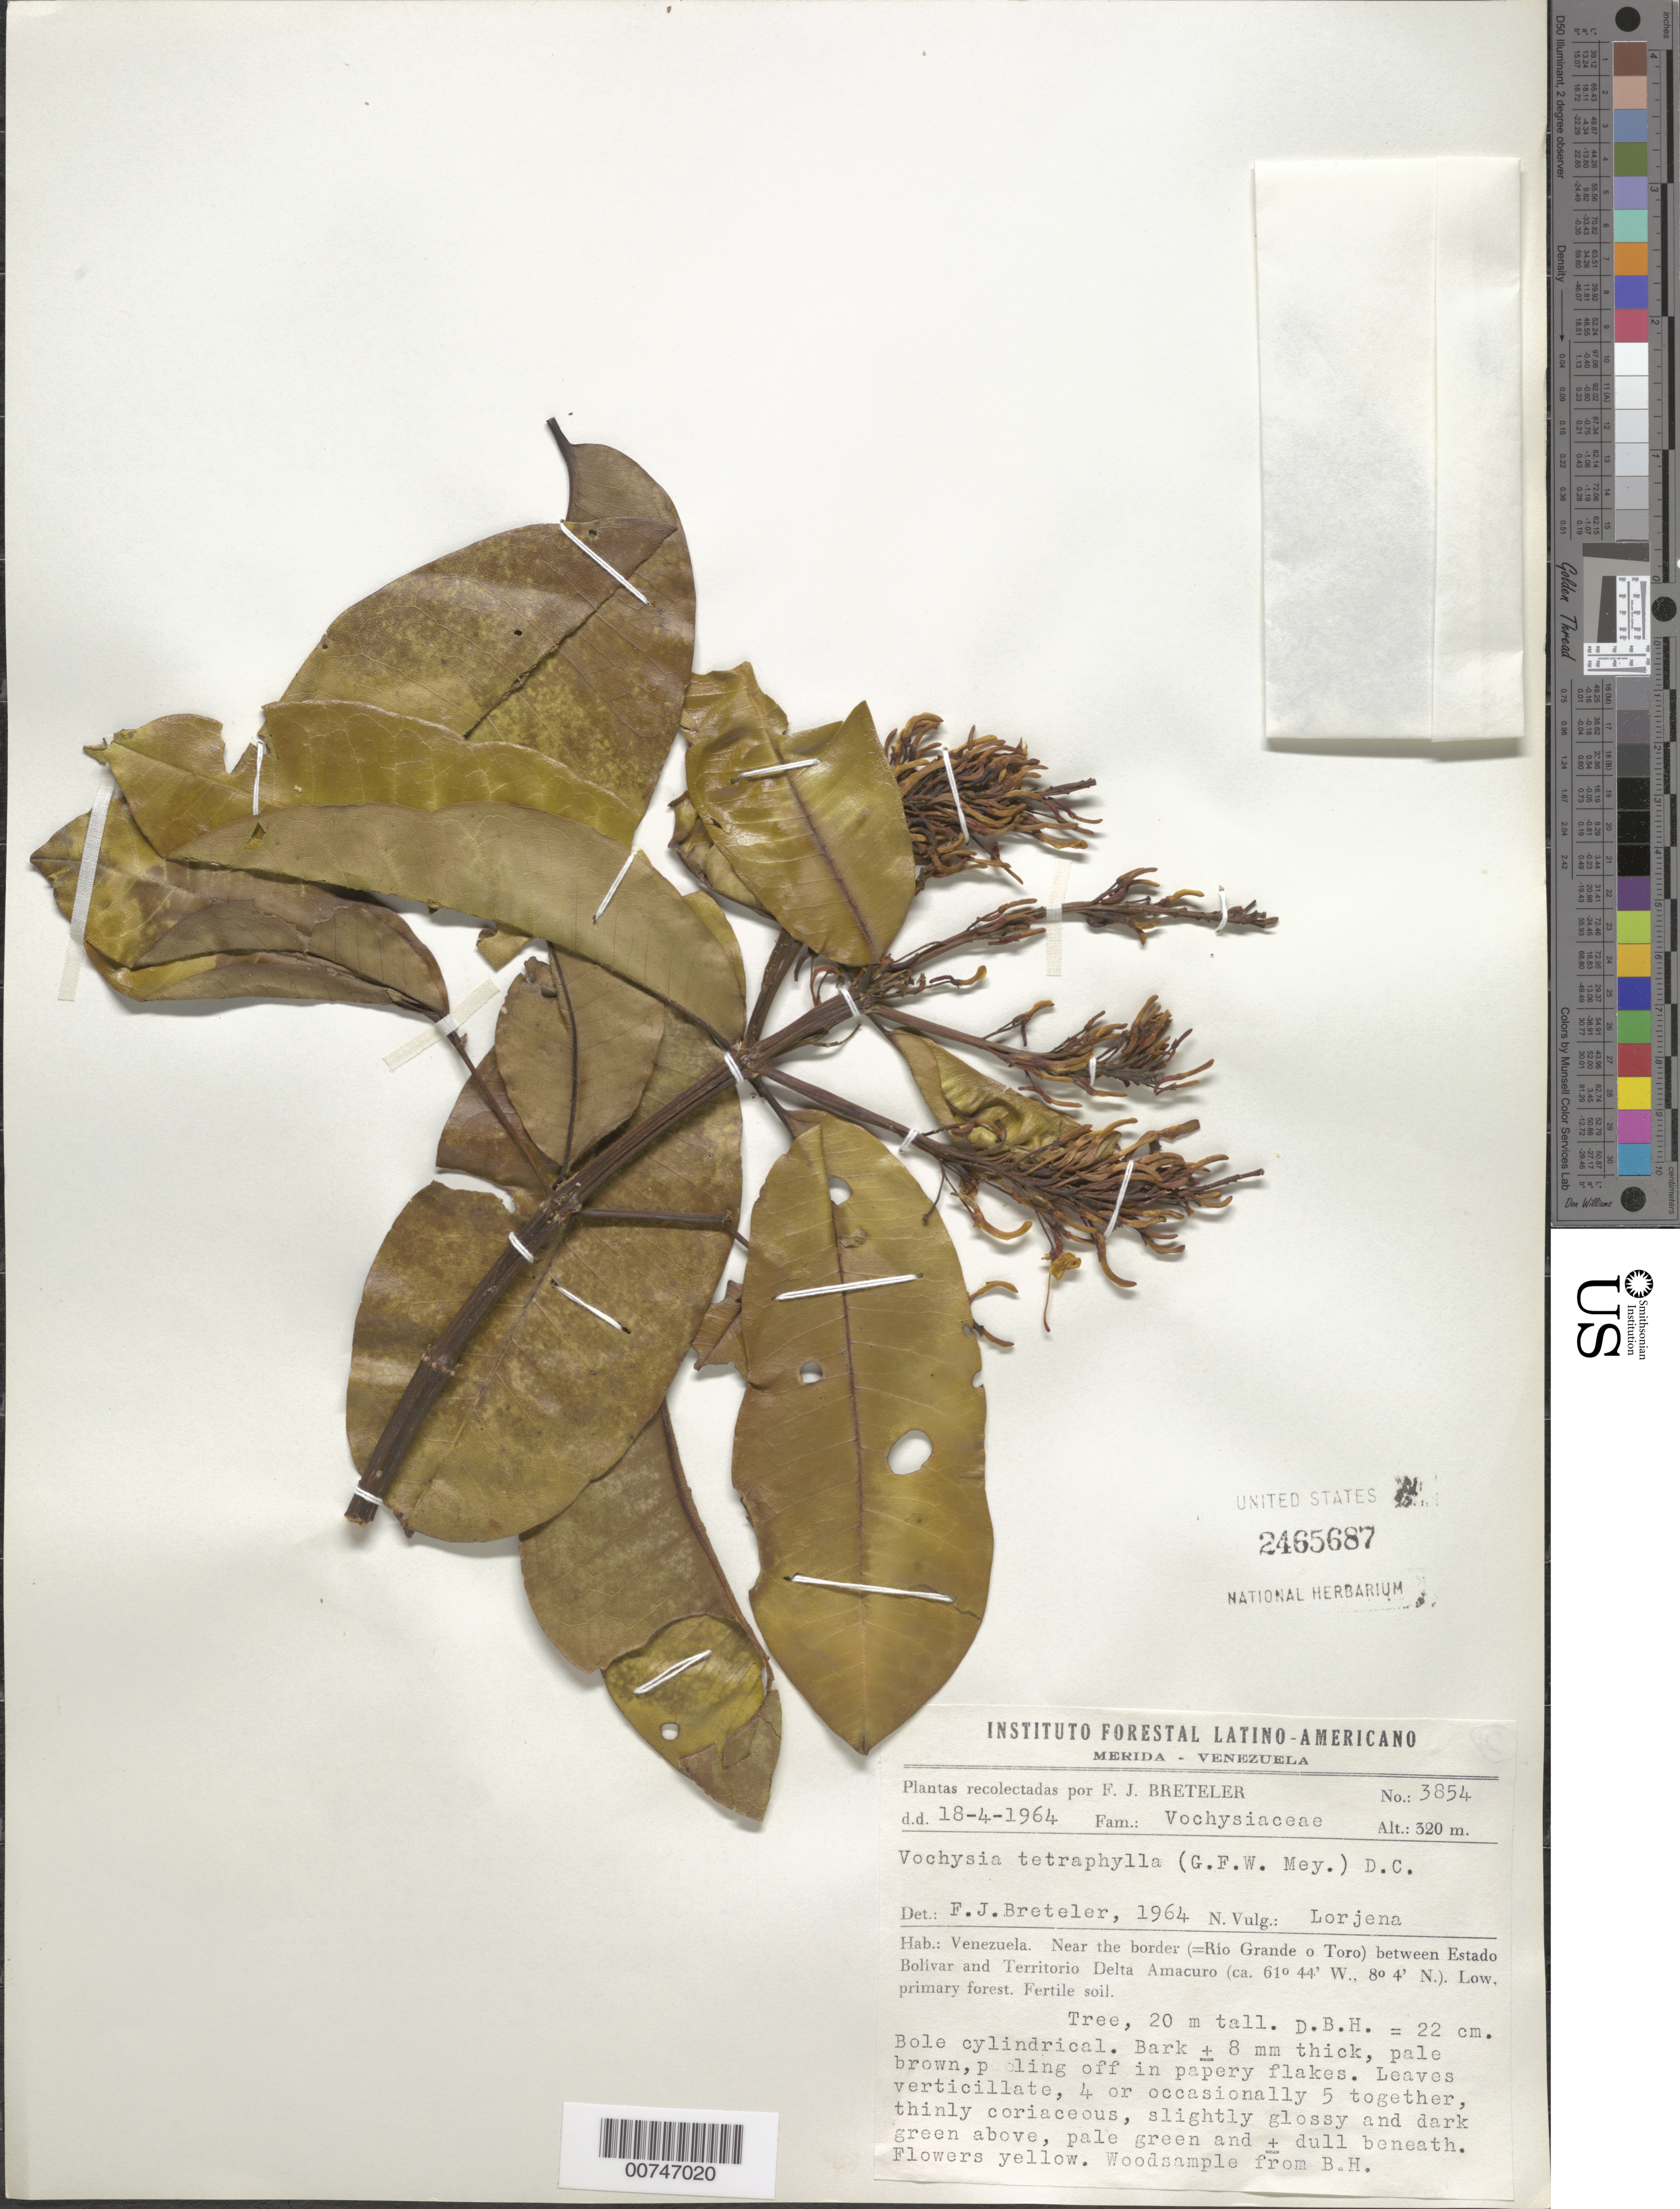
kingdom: Plantae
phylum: Tracheophyta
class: Magnoliopsida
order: Myrtales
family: Vochysiaceae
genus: Vochysia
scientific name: Vochysia tetraphylla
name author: (G. Mey.) DC.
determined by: Breteler, F. J.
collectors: F. J. Breteler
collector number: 3854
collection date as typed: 18-Apr-64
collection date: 1964-04-18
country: Venezuela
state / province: Bolívar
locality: Río Grande o Toro, near border between Estado Bolívar and Territorío Delta Amacuro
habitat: Low, primary forest; fertile soil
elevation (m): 320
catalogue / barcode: US 2465687